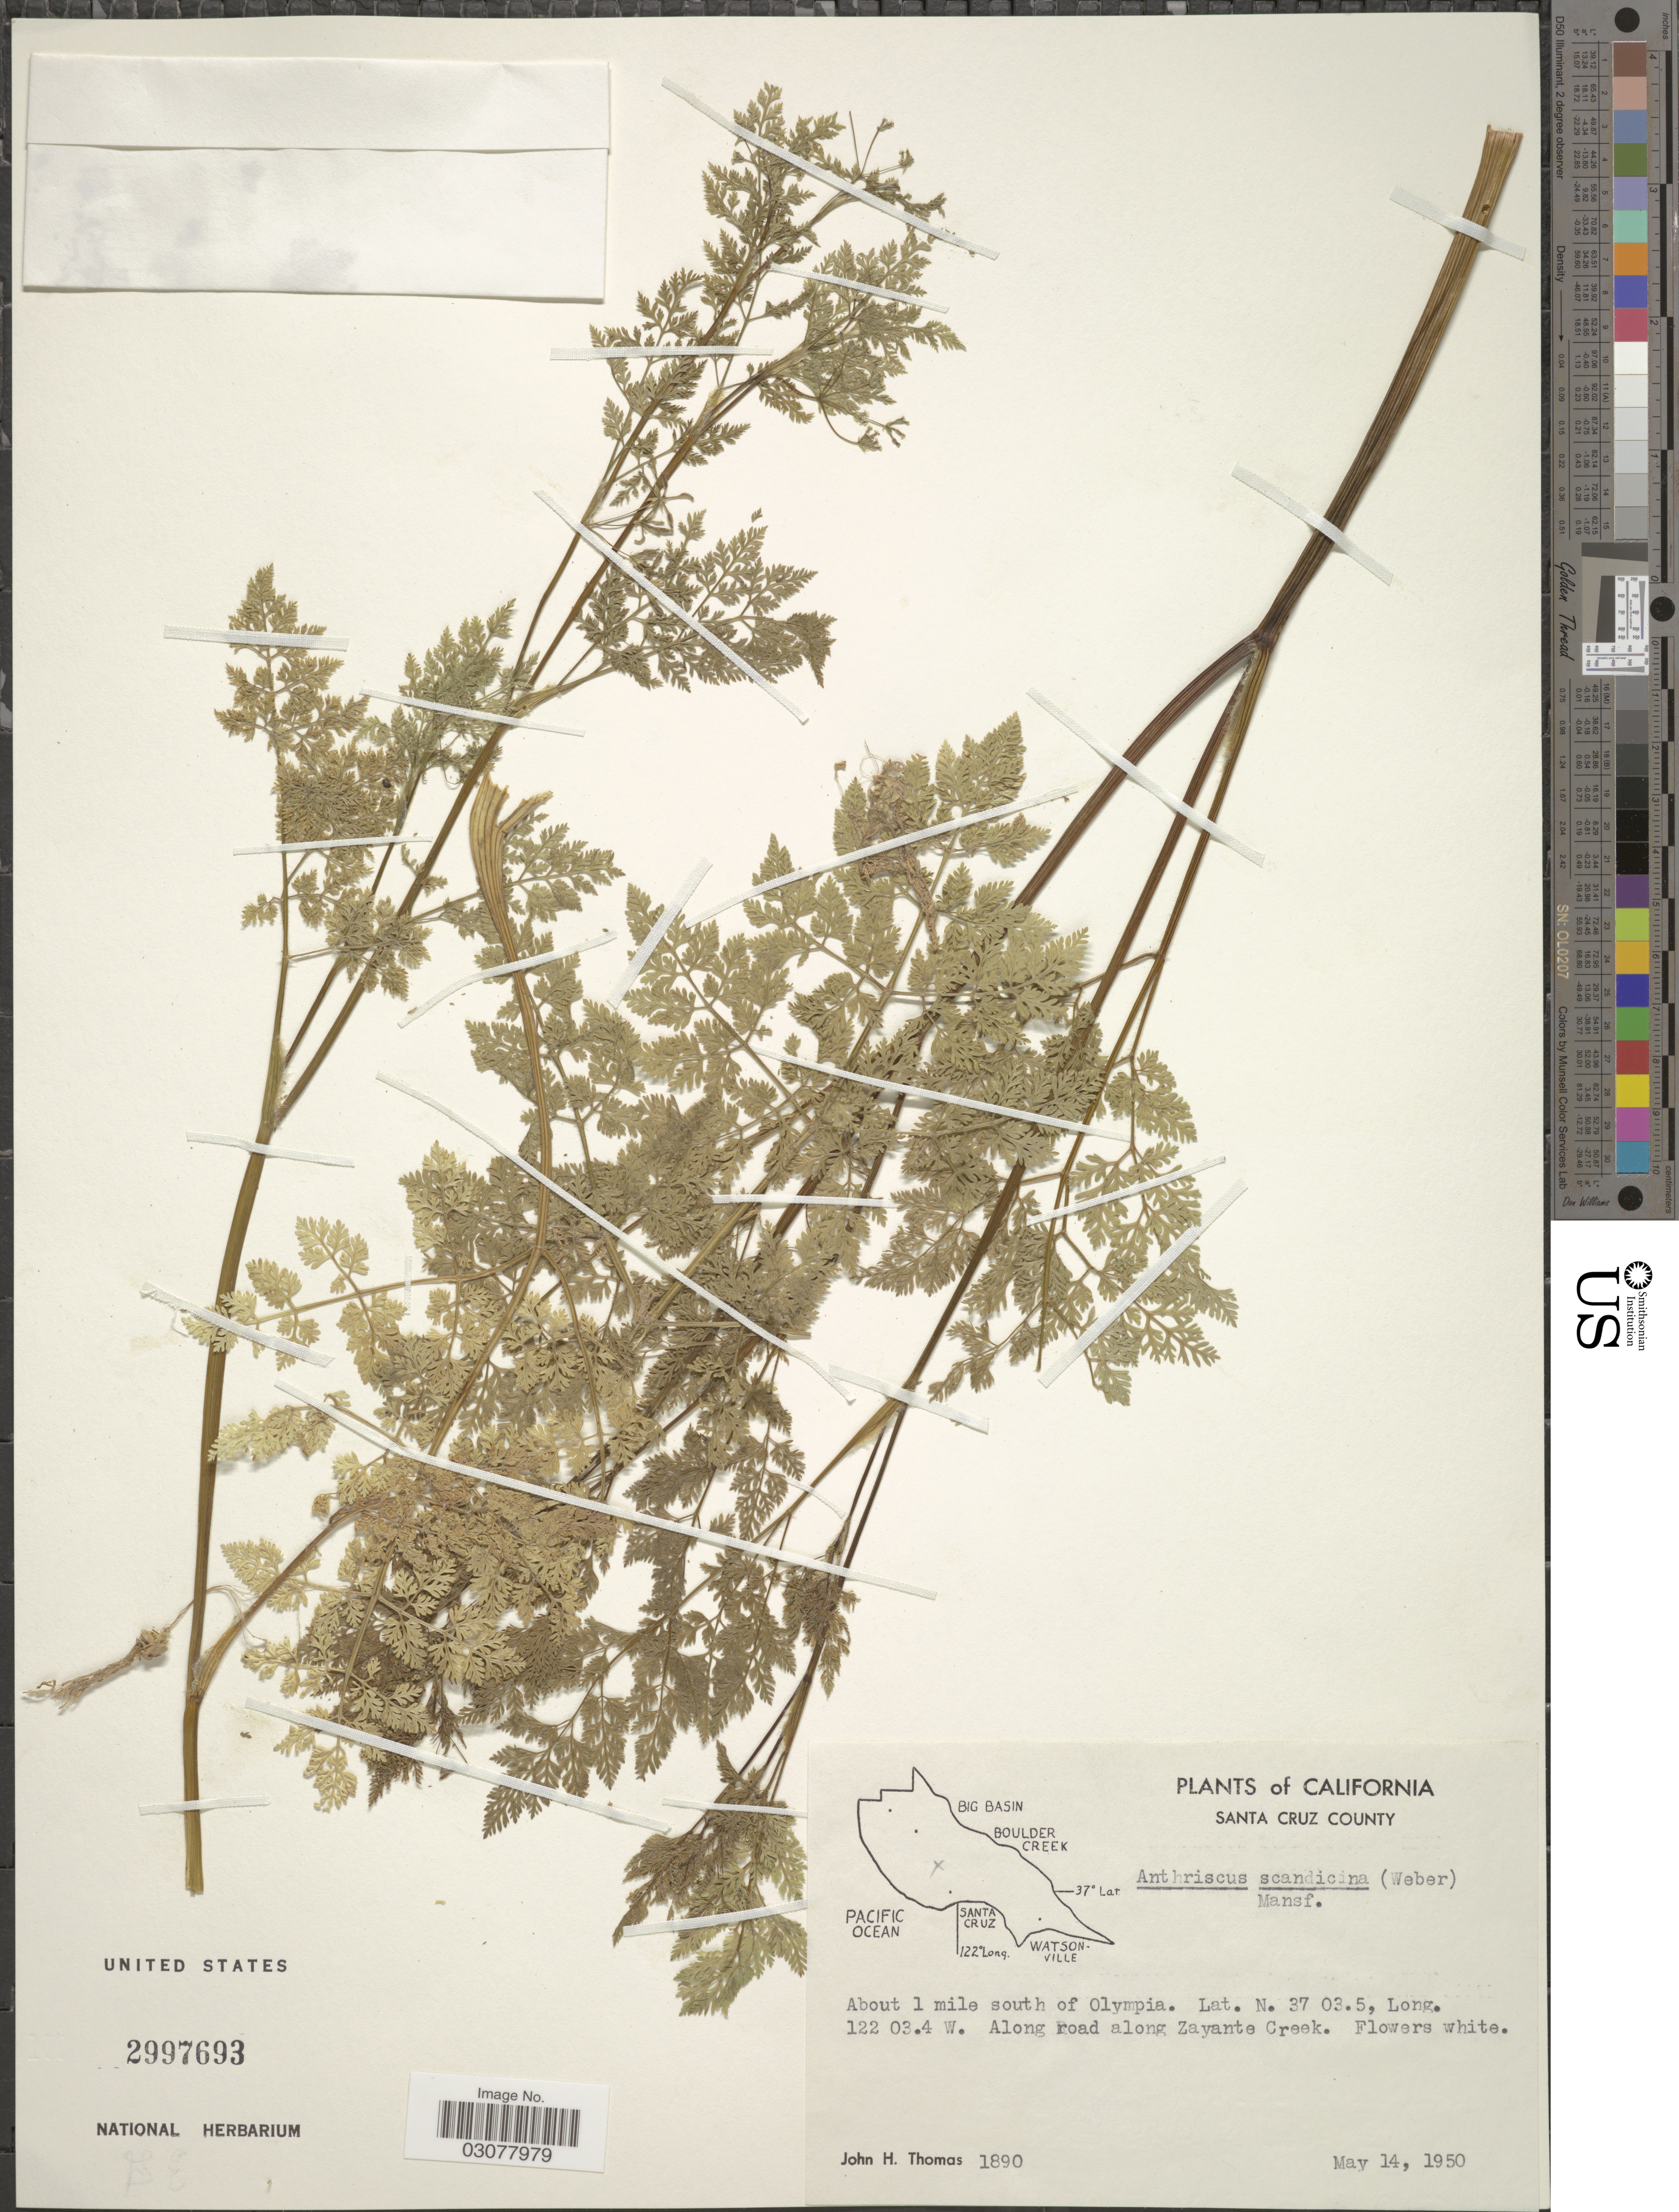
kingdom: Plantae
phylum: Tracheophyta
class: Magnoliopsida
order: Apiales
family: Apiaceae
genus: Anthriscus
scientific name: Anthriscus caucalis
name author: M. Bieb.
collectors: J. H. Thomas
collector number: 1890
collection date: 1950-05-14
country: United States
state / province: California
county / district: Santa Cruz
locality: Santa Cruz County, About 1 mile south of Olympia. Along road Zayante Creek.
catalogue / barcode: US 2997693